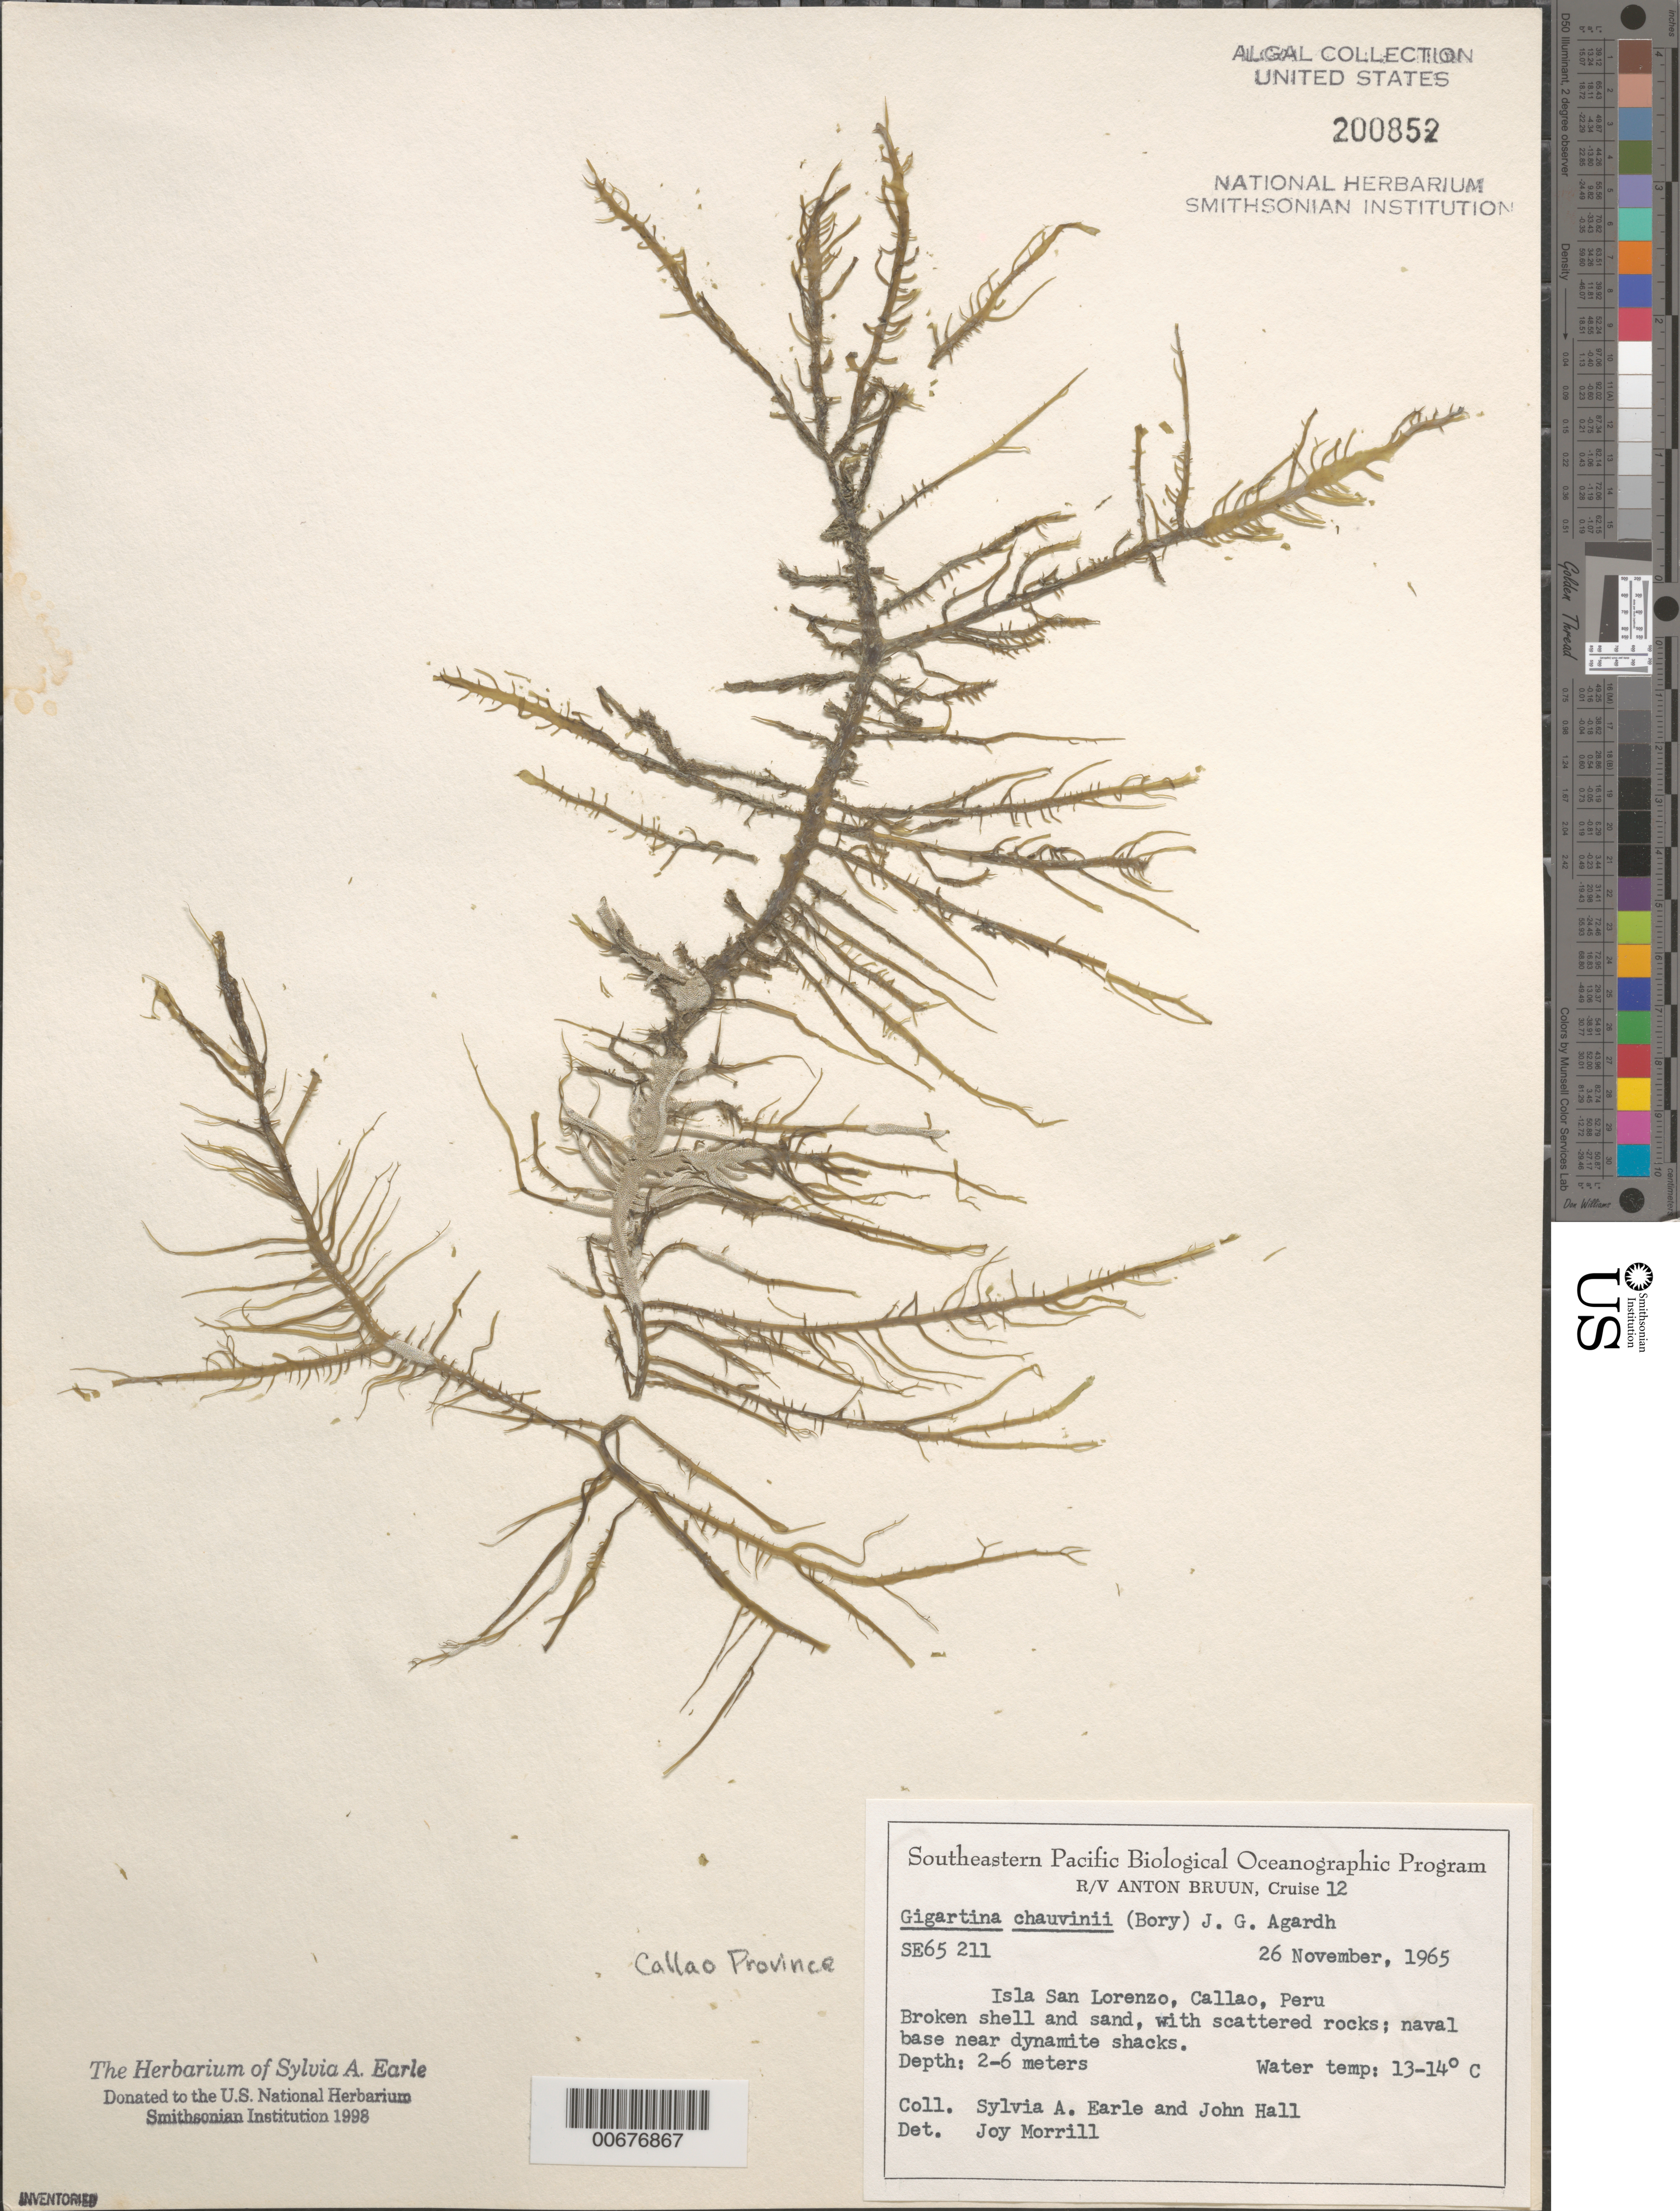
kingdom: Plantae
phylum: Rhodophyta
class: Florideophyceae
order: Gigartinales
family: Gigartinaceae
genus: Chondracanthus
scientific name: Chondracanthus chauvinii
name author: (Bory) Kütz.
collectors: S. A. Earle & J. Hall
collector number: SE 65211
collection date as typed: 26 Nov 1965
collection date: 1965-11-26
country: Peru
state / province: Callao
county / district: Callao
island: Isla San Lorenzo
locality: Callao, naval base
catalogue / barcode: US 200852